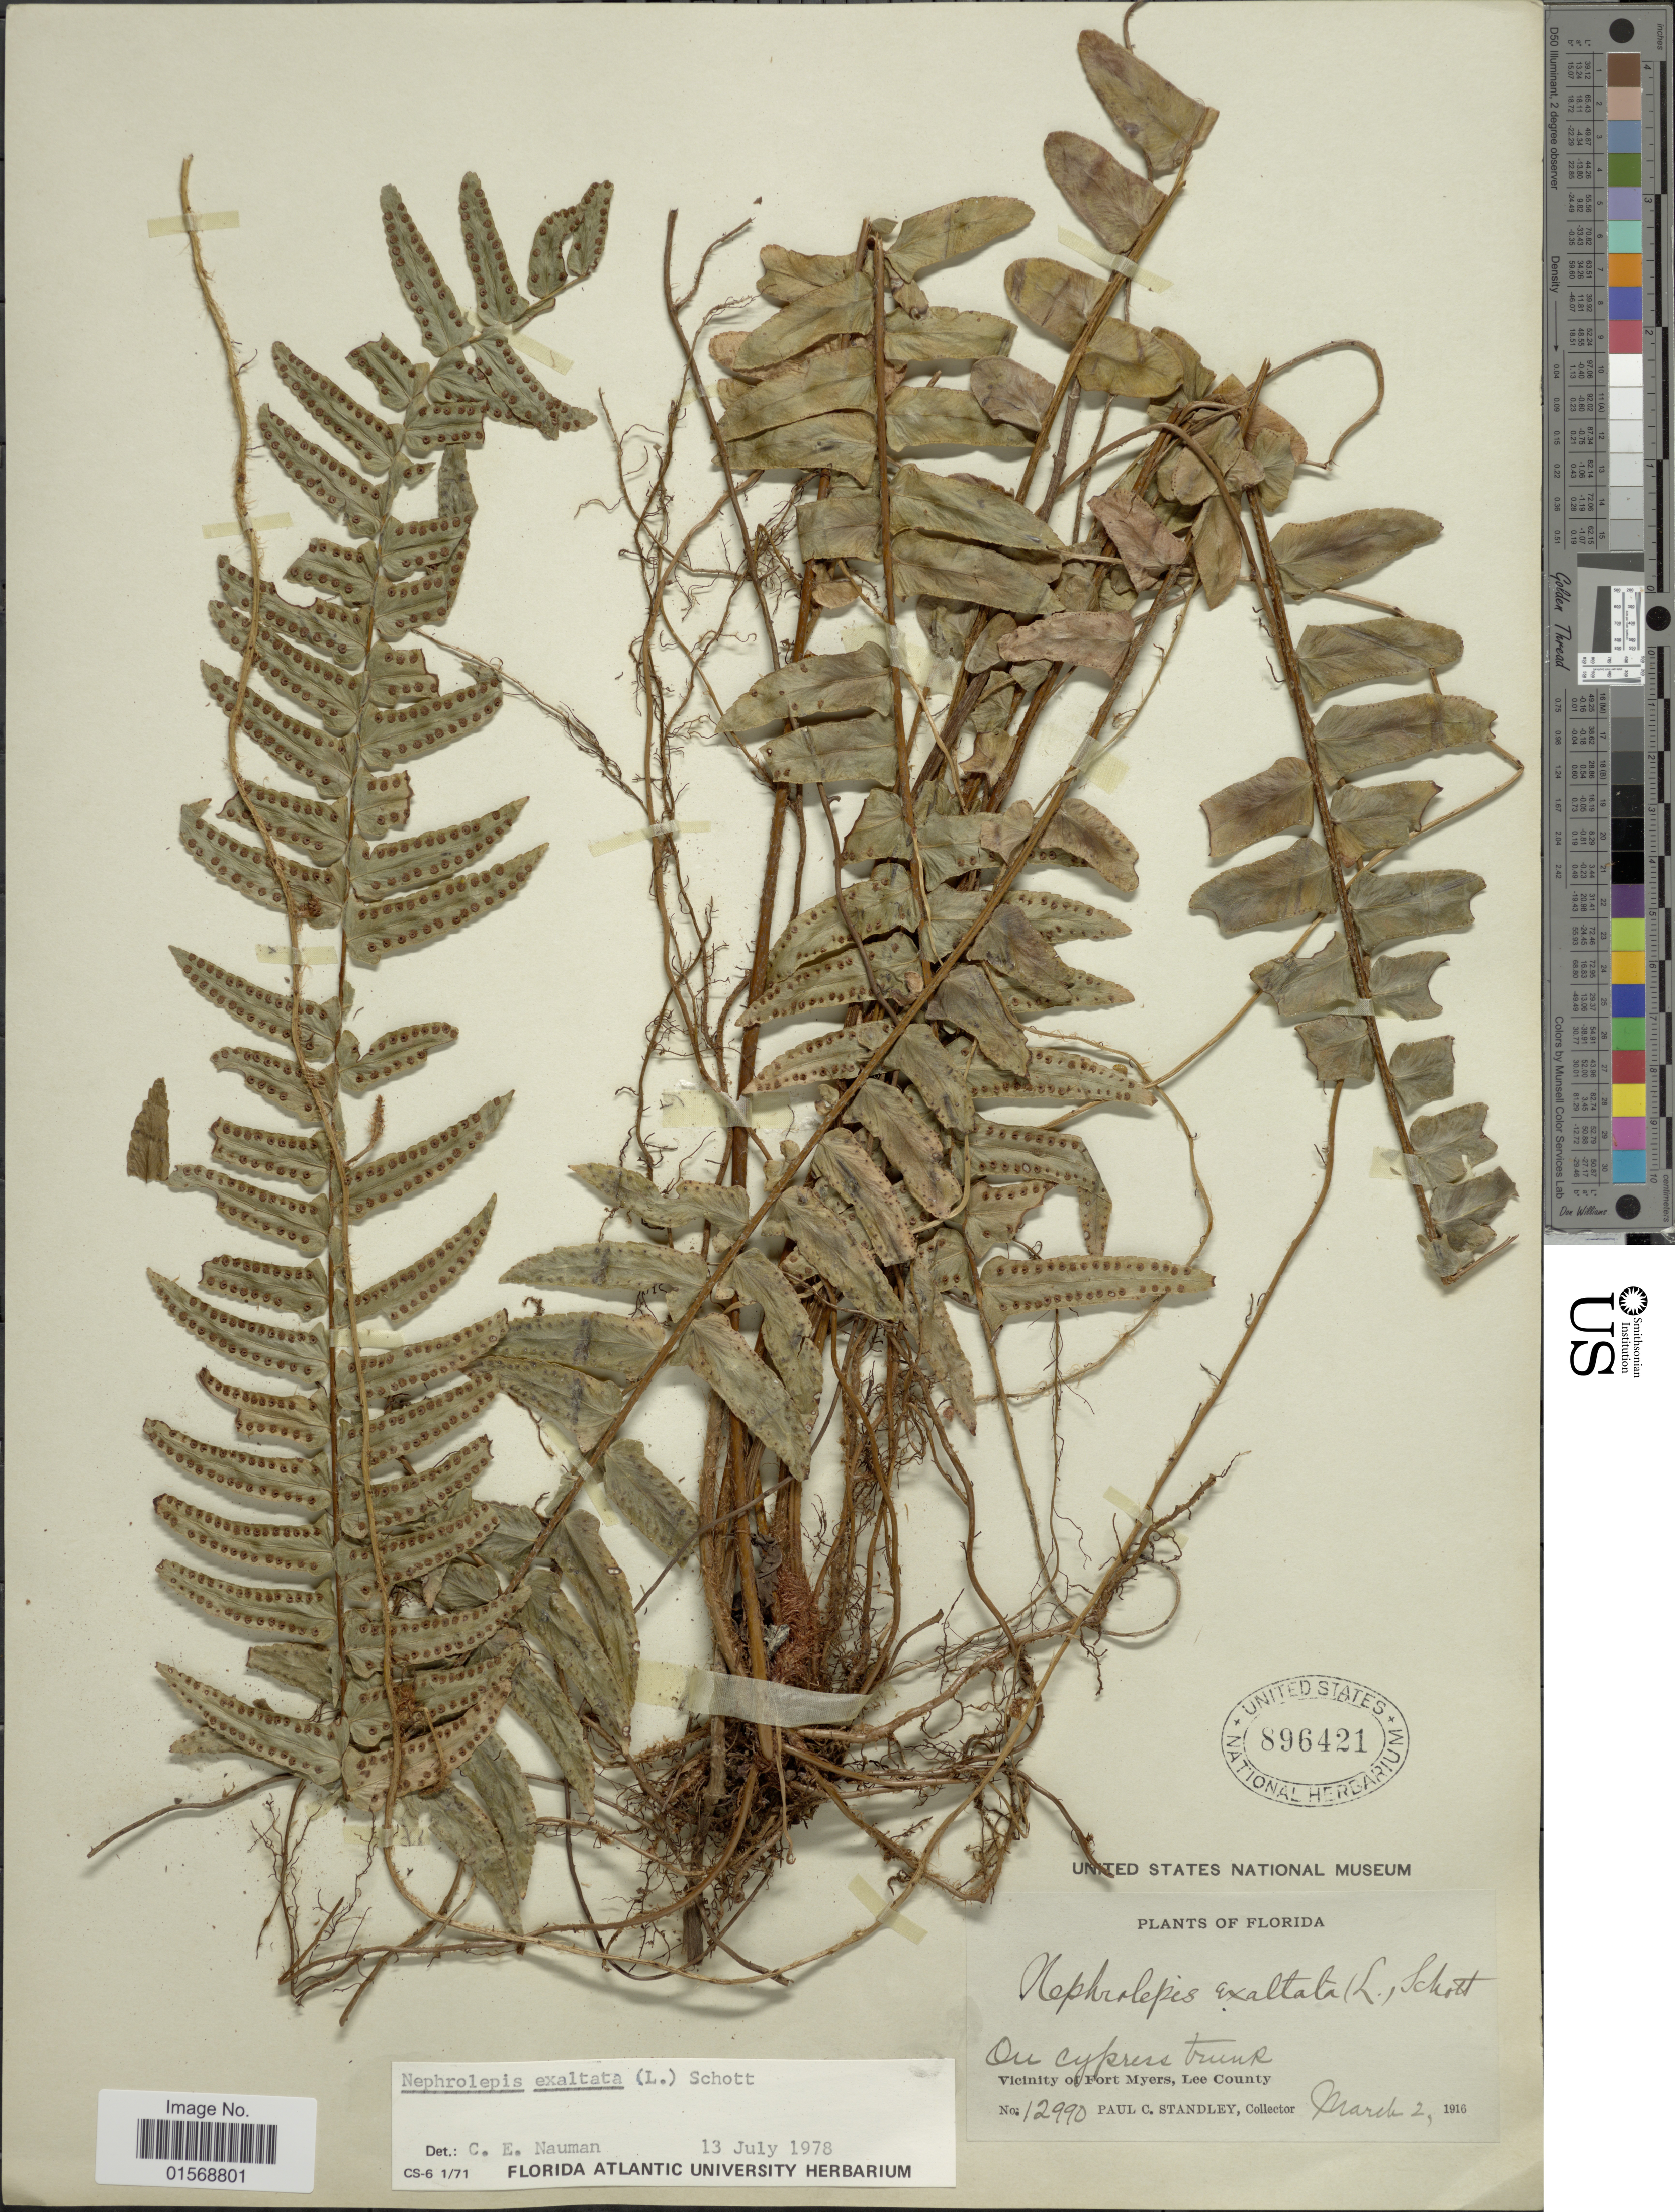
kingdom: Plantae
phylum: Tracheophyta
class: Polypodiopsida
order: Polypodiales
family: Nephrolepidaceae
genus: Nephrolepis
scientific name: Nephrolepis exaltata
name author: (L.) Schott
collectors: P. C. Standley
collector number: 12990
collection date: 1916-03-02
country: United States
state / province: Florida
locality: Florida, Vicinity of Fort Myes, Lee County.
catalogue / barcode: US 896421